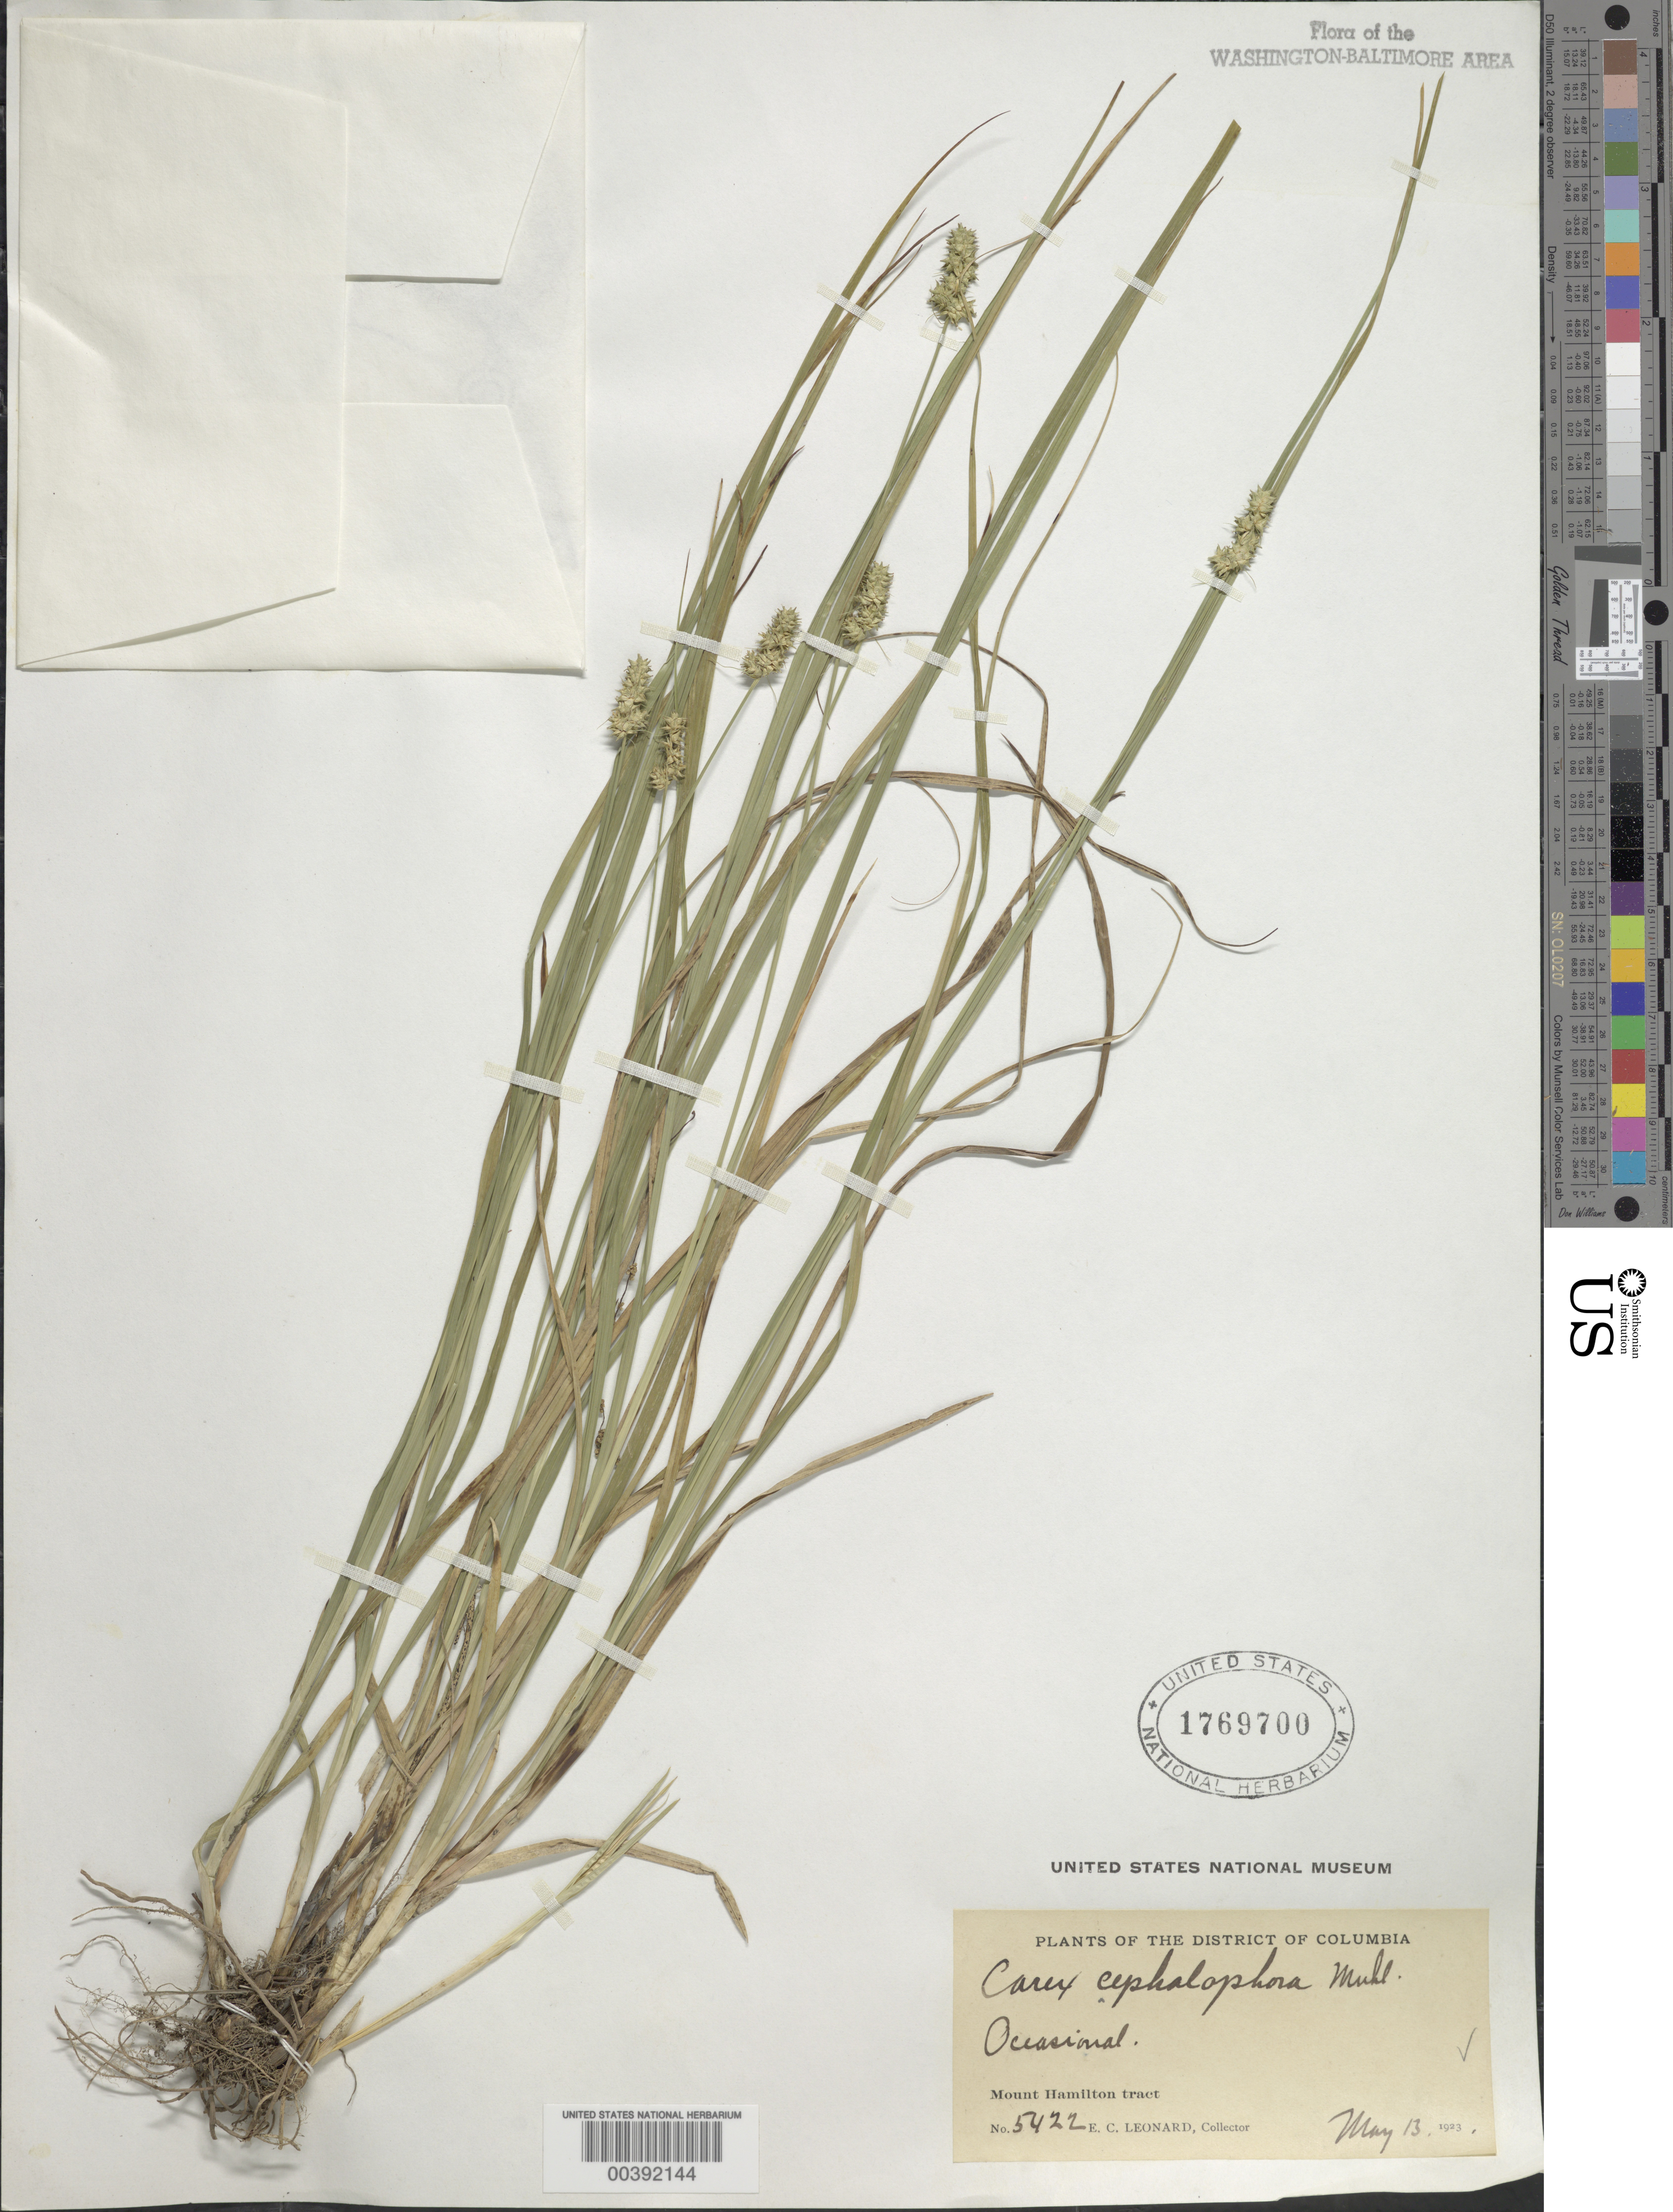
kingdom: Plantae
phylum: Tracheophyta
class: Liliopsida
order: Poales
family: Cyperaceae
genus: Carex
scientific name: Carex cephalophora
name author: Muhl. ex Willd.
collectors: E. C. Leonard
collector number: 5422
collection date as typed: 13 May 1923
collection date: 1923-05-13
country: United States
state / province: District of Columbia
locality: Mount Hamilton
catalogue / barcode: US 1769700